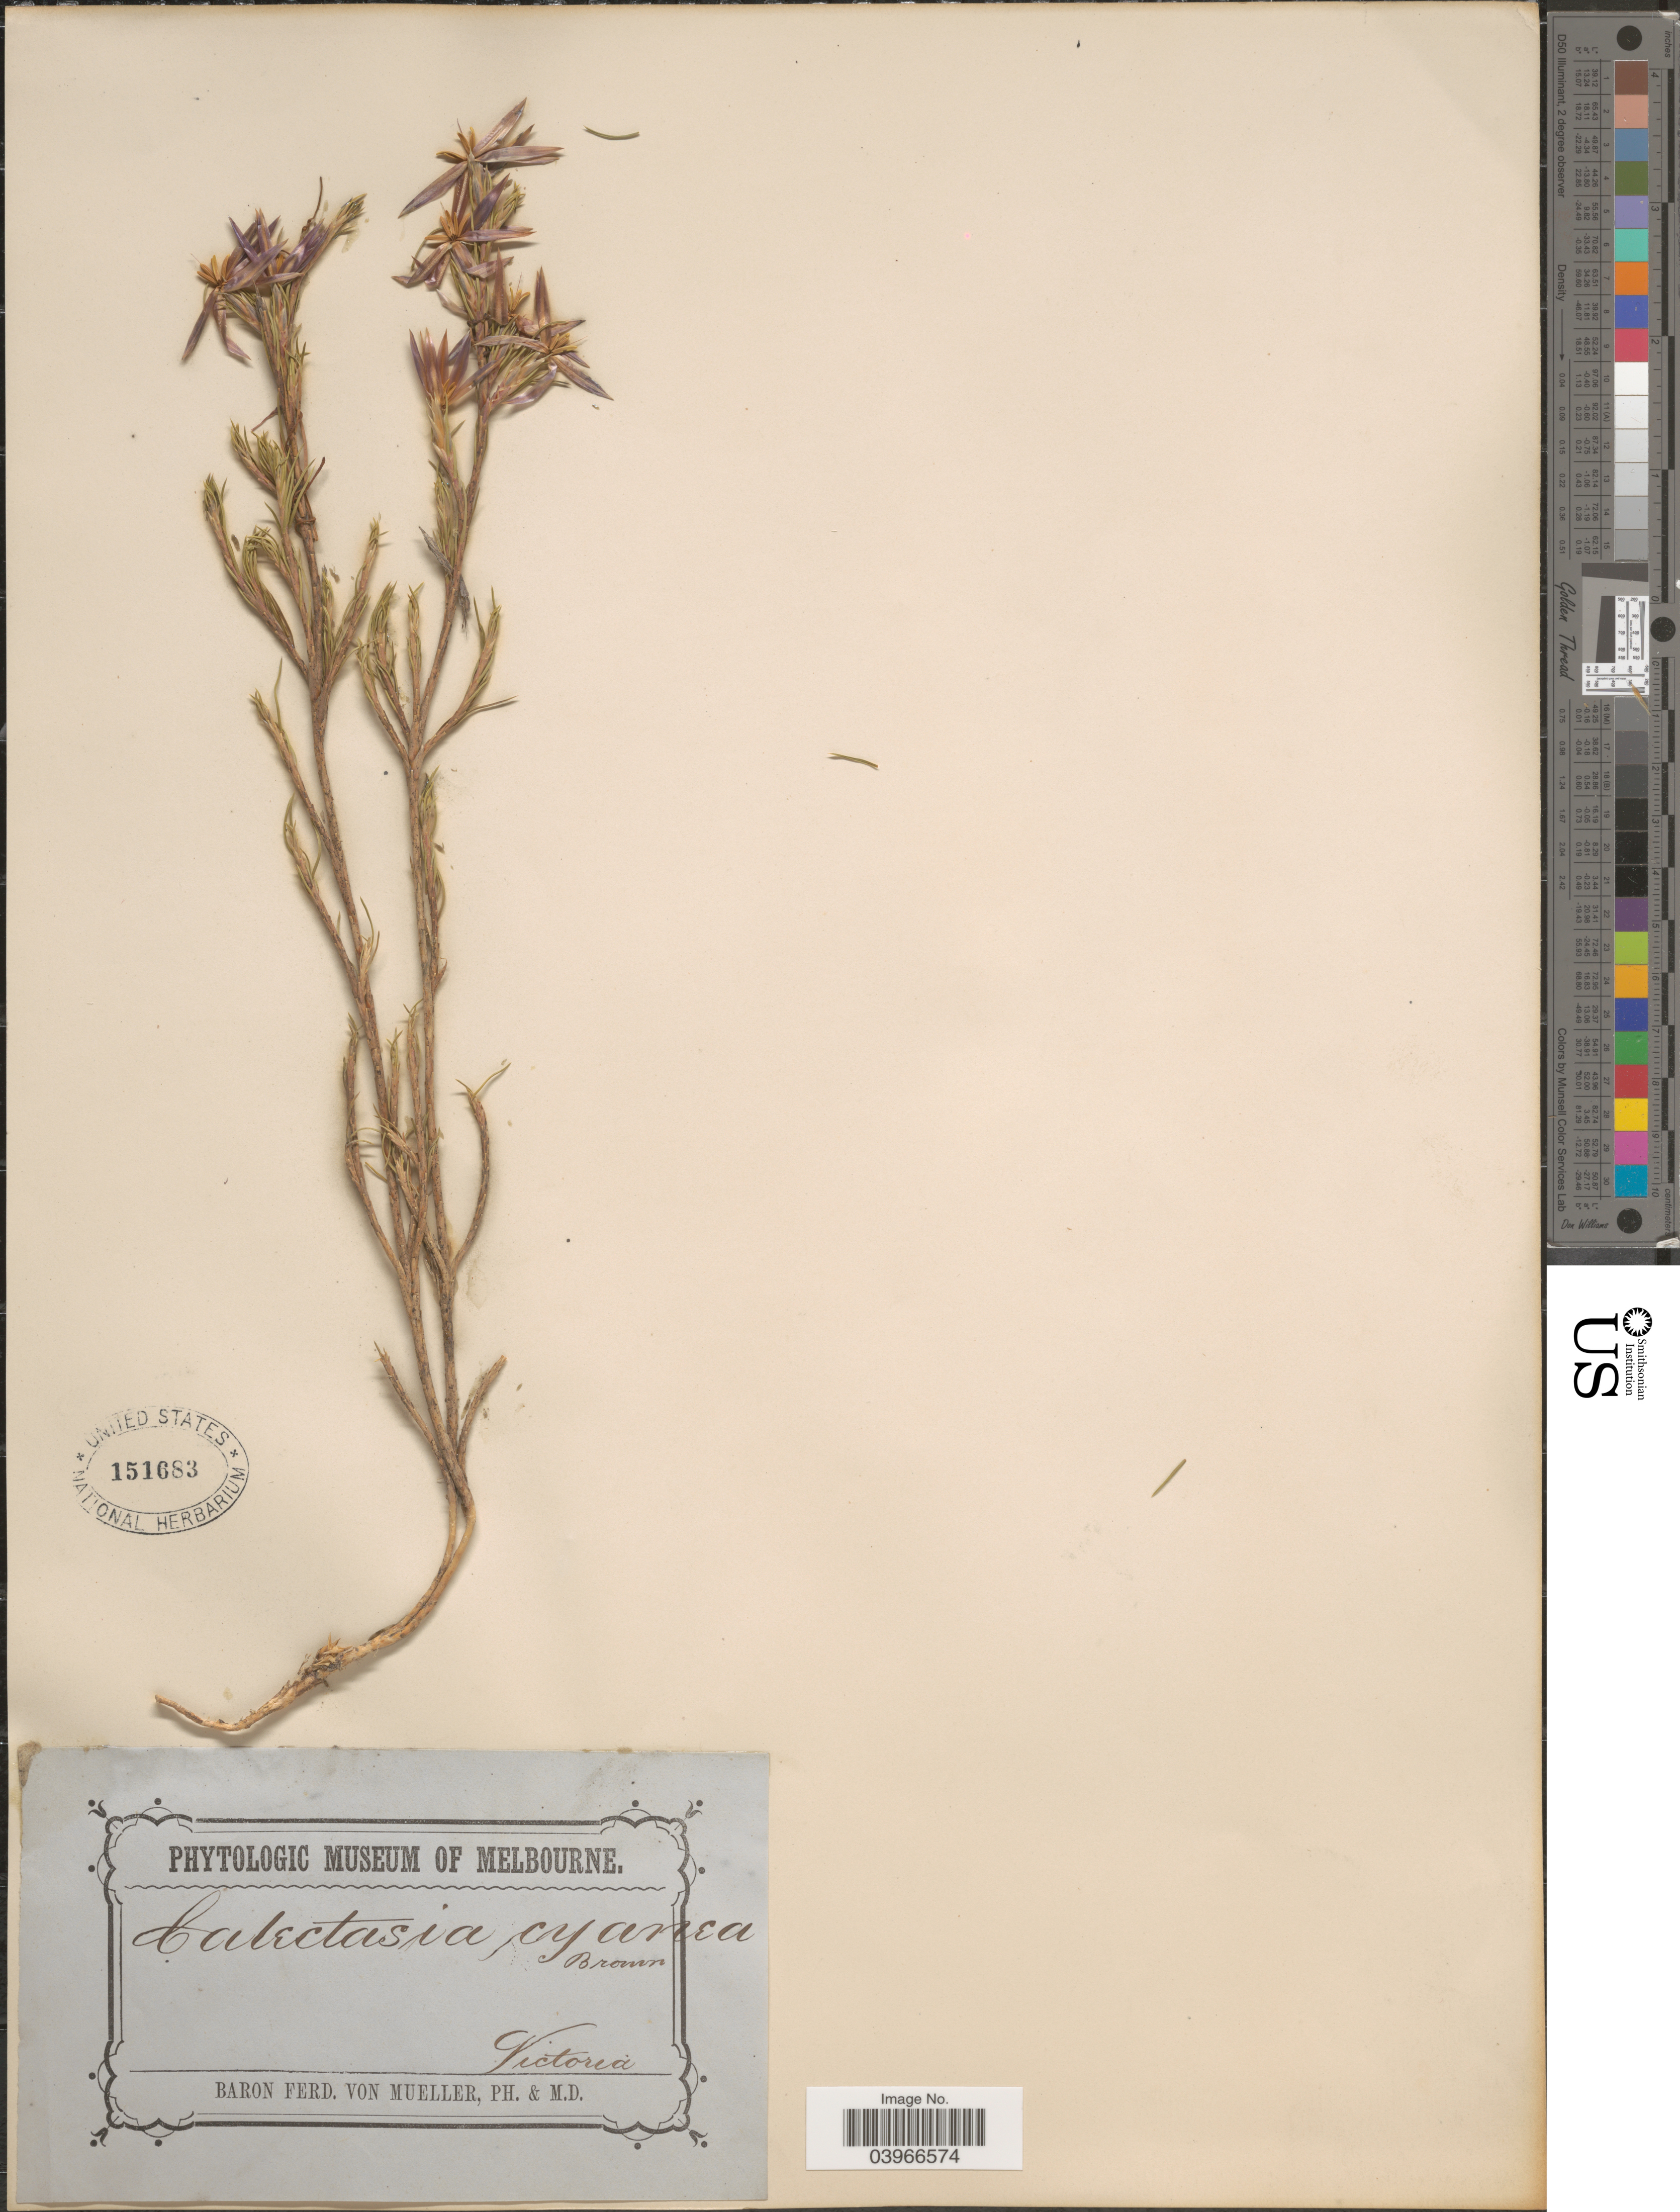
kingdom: Plantae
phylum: Tracheophyta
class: Liliopsida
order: Arecales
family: Dasypogonaceae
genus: Calectasia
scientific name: Calectasia cyanea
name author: R. Br.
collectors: F. Mueller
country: Australia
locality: Victoria.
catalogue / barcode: US 151683